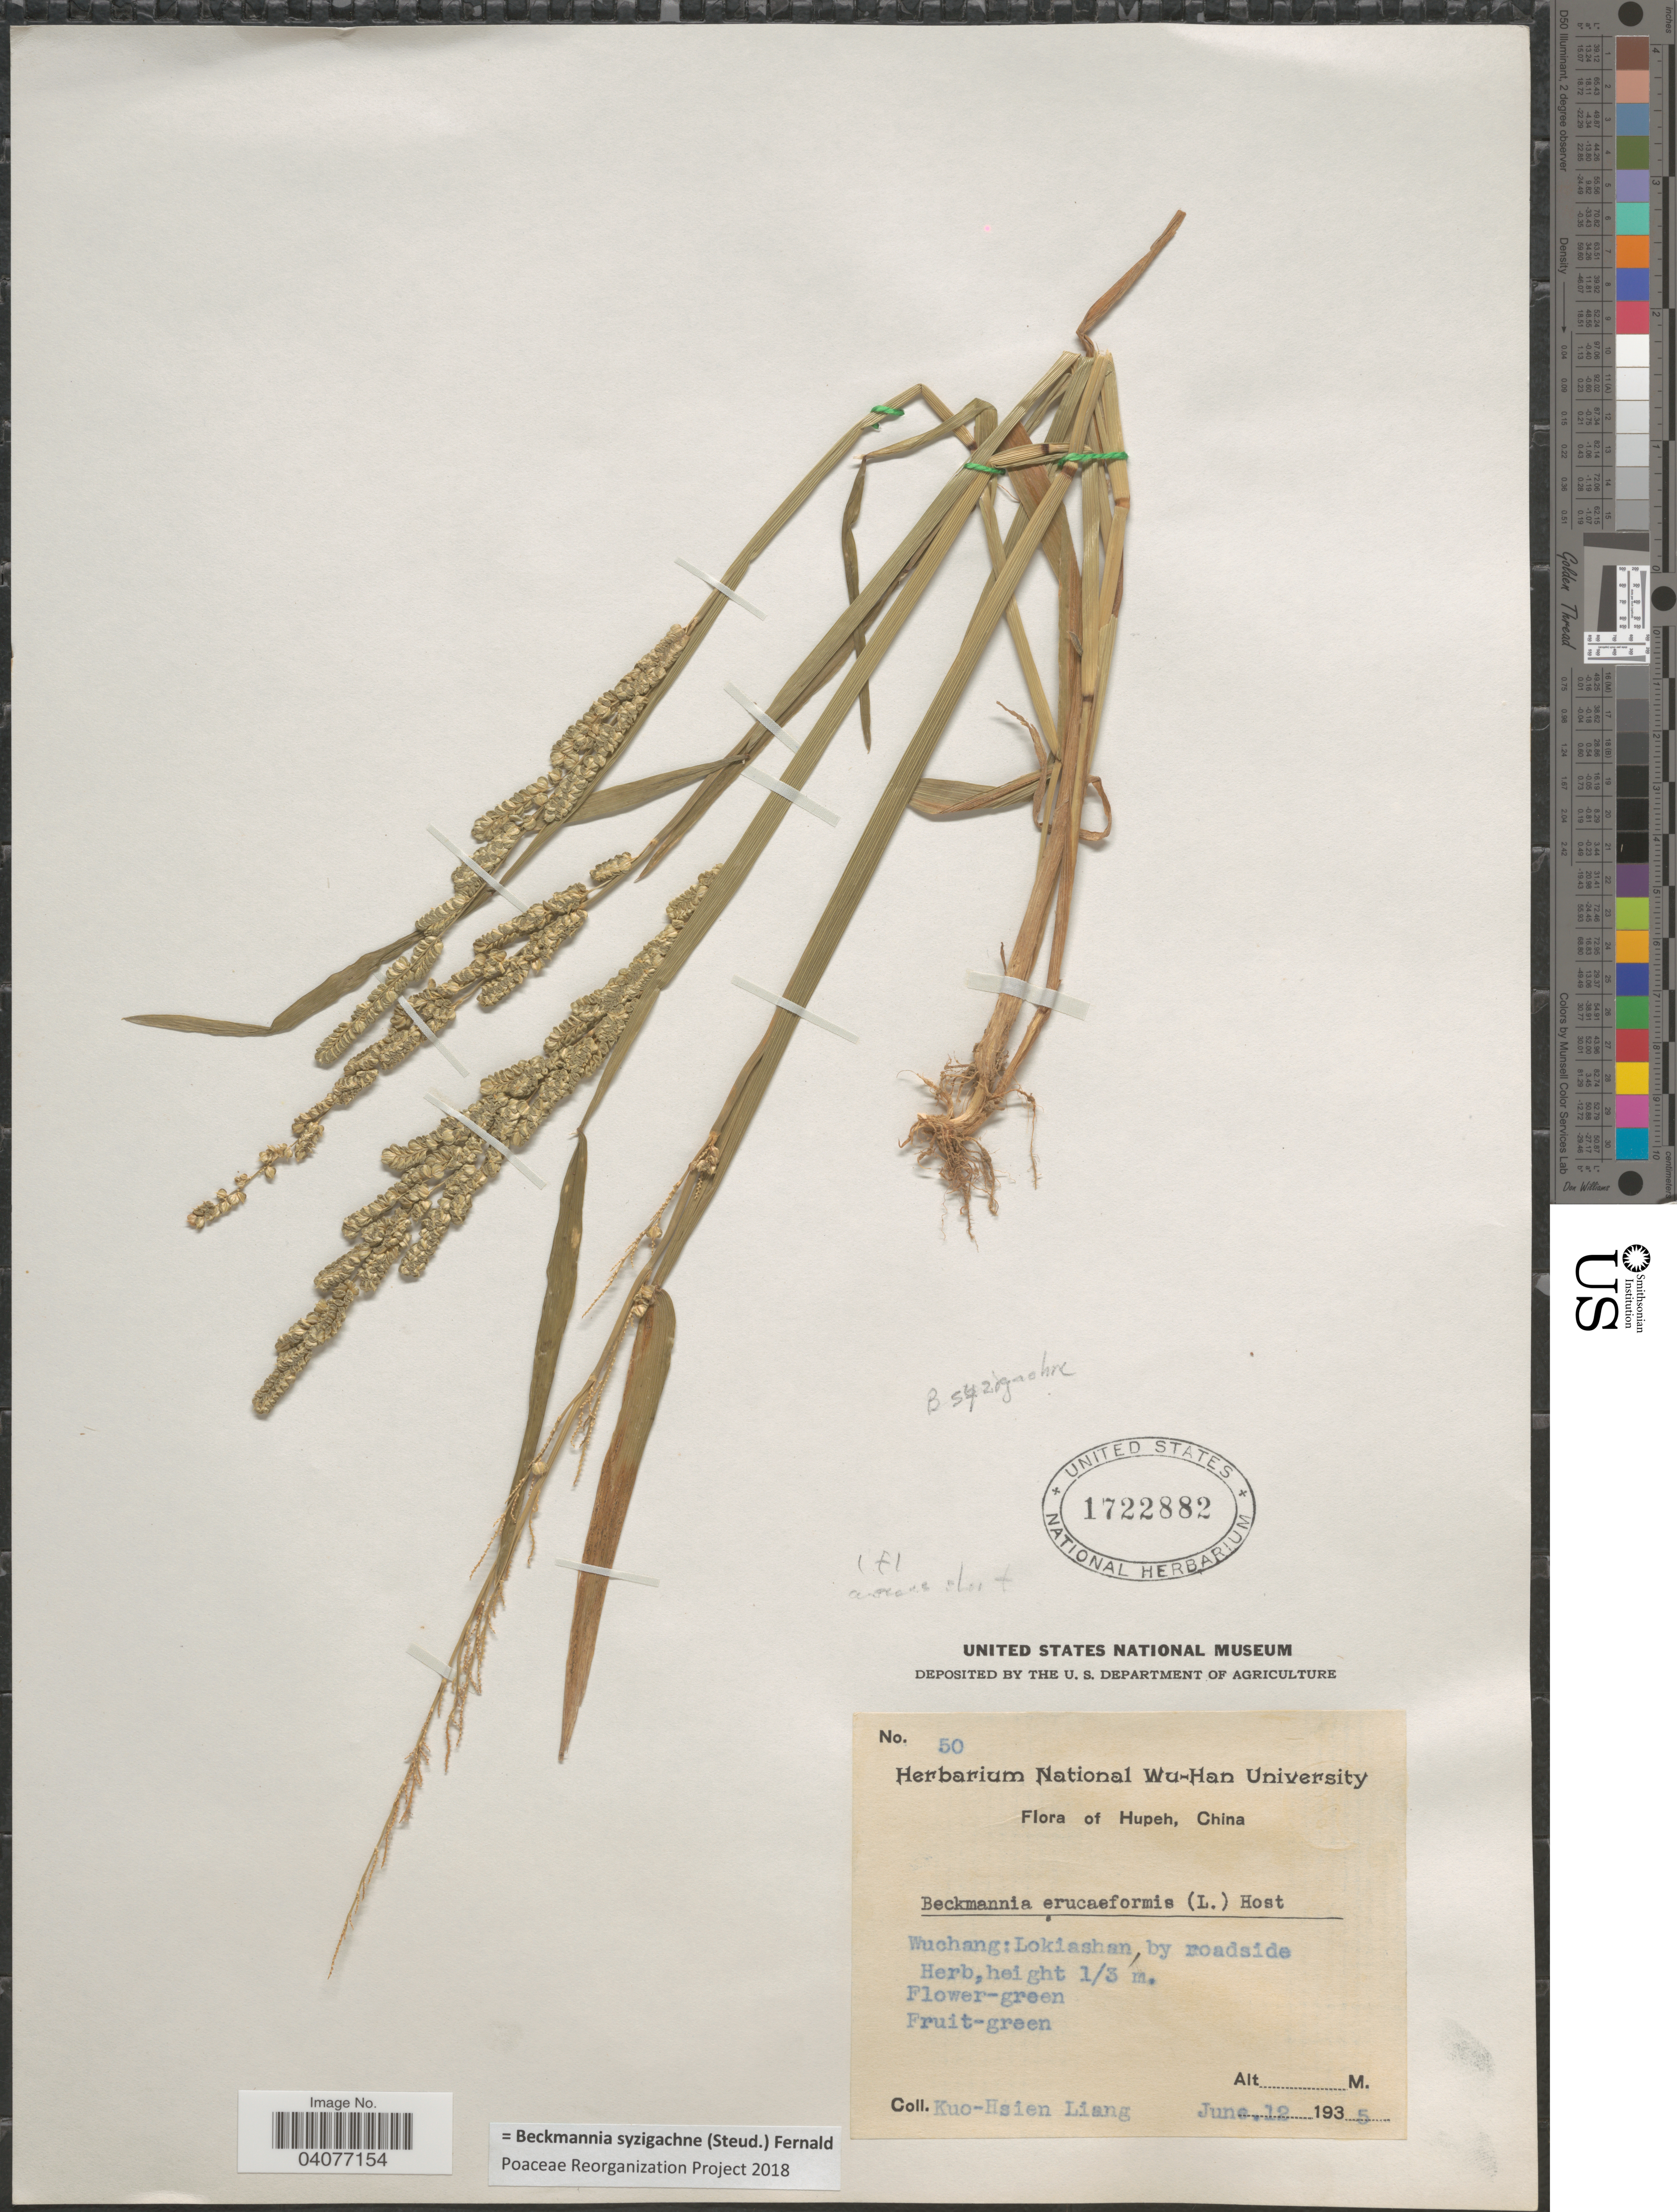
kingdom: Plantae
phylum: Tracheophyta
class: Liliopsida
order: Poales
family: Poaceae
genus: Beckmannia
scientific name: Beckmannia syzigachne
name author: (Steud.) Fernald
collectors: K. Liang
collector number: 50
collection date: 1935-06-12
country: China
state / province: Hubei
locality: Hupeh. Wuchang: Lokiashan, by roadside.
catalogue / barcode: US 1722882